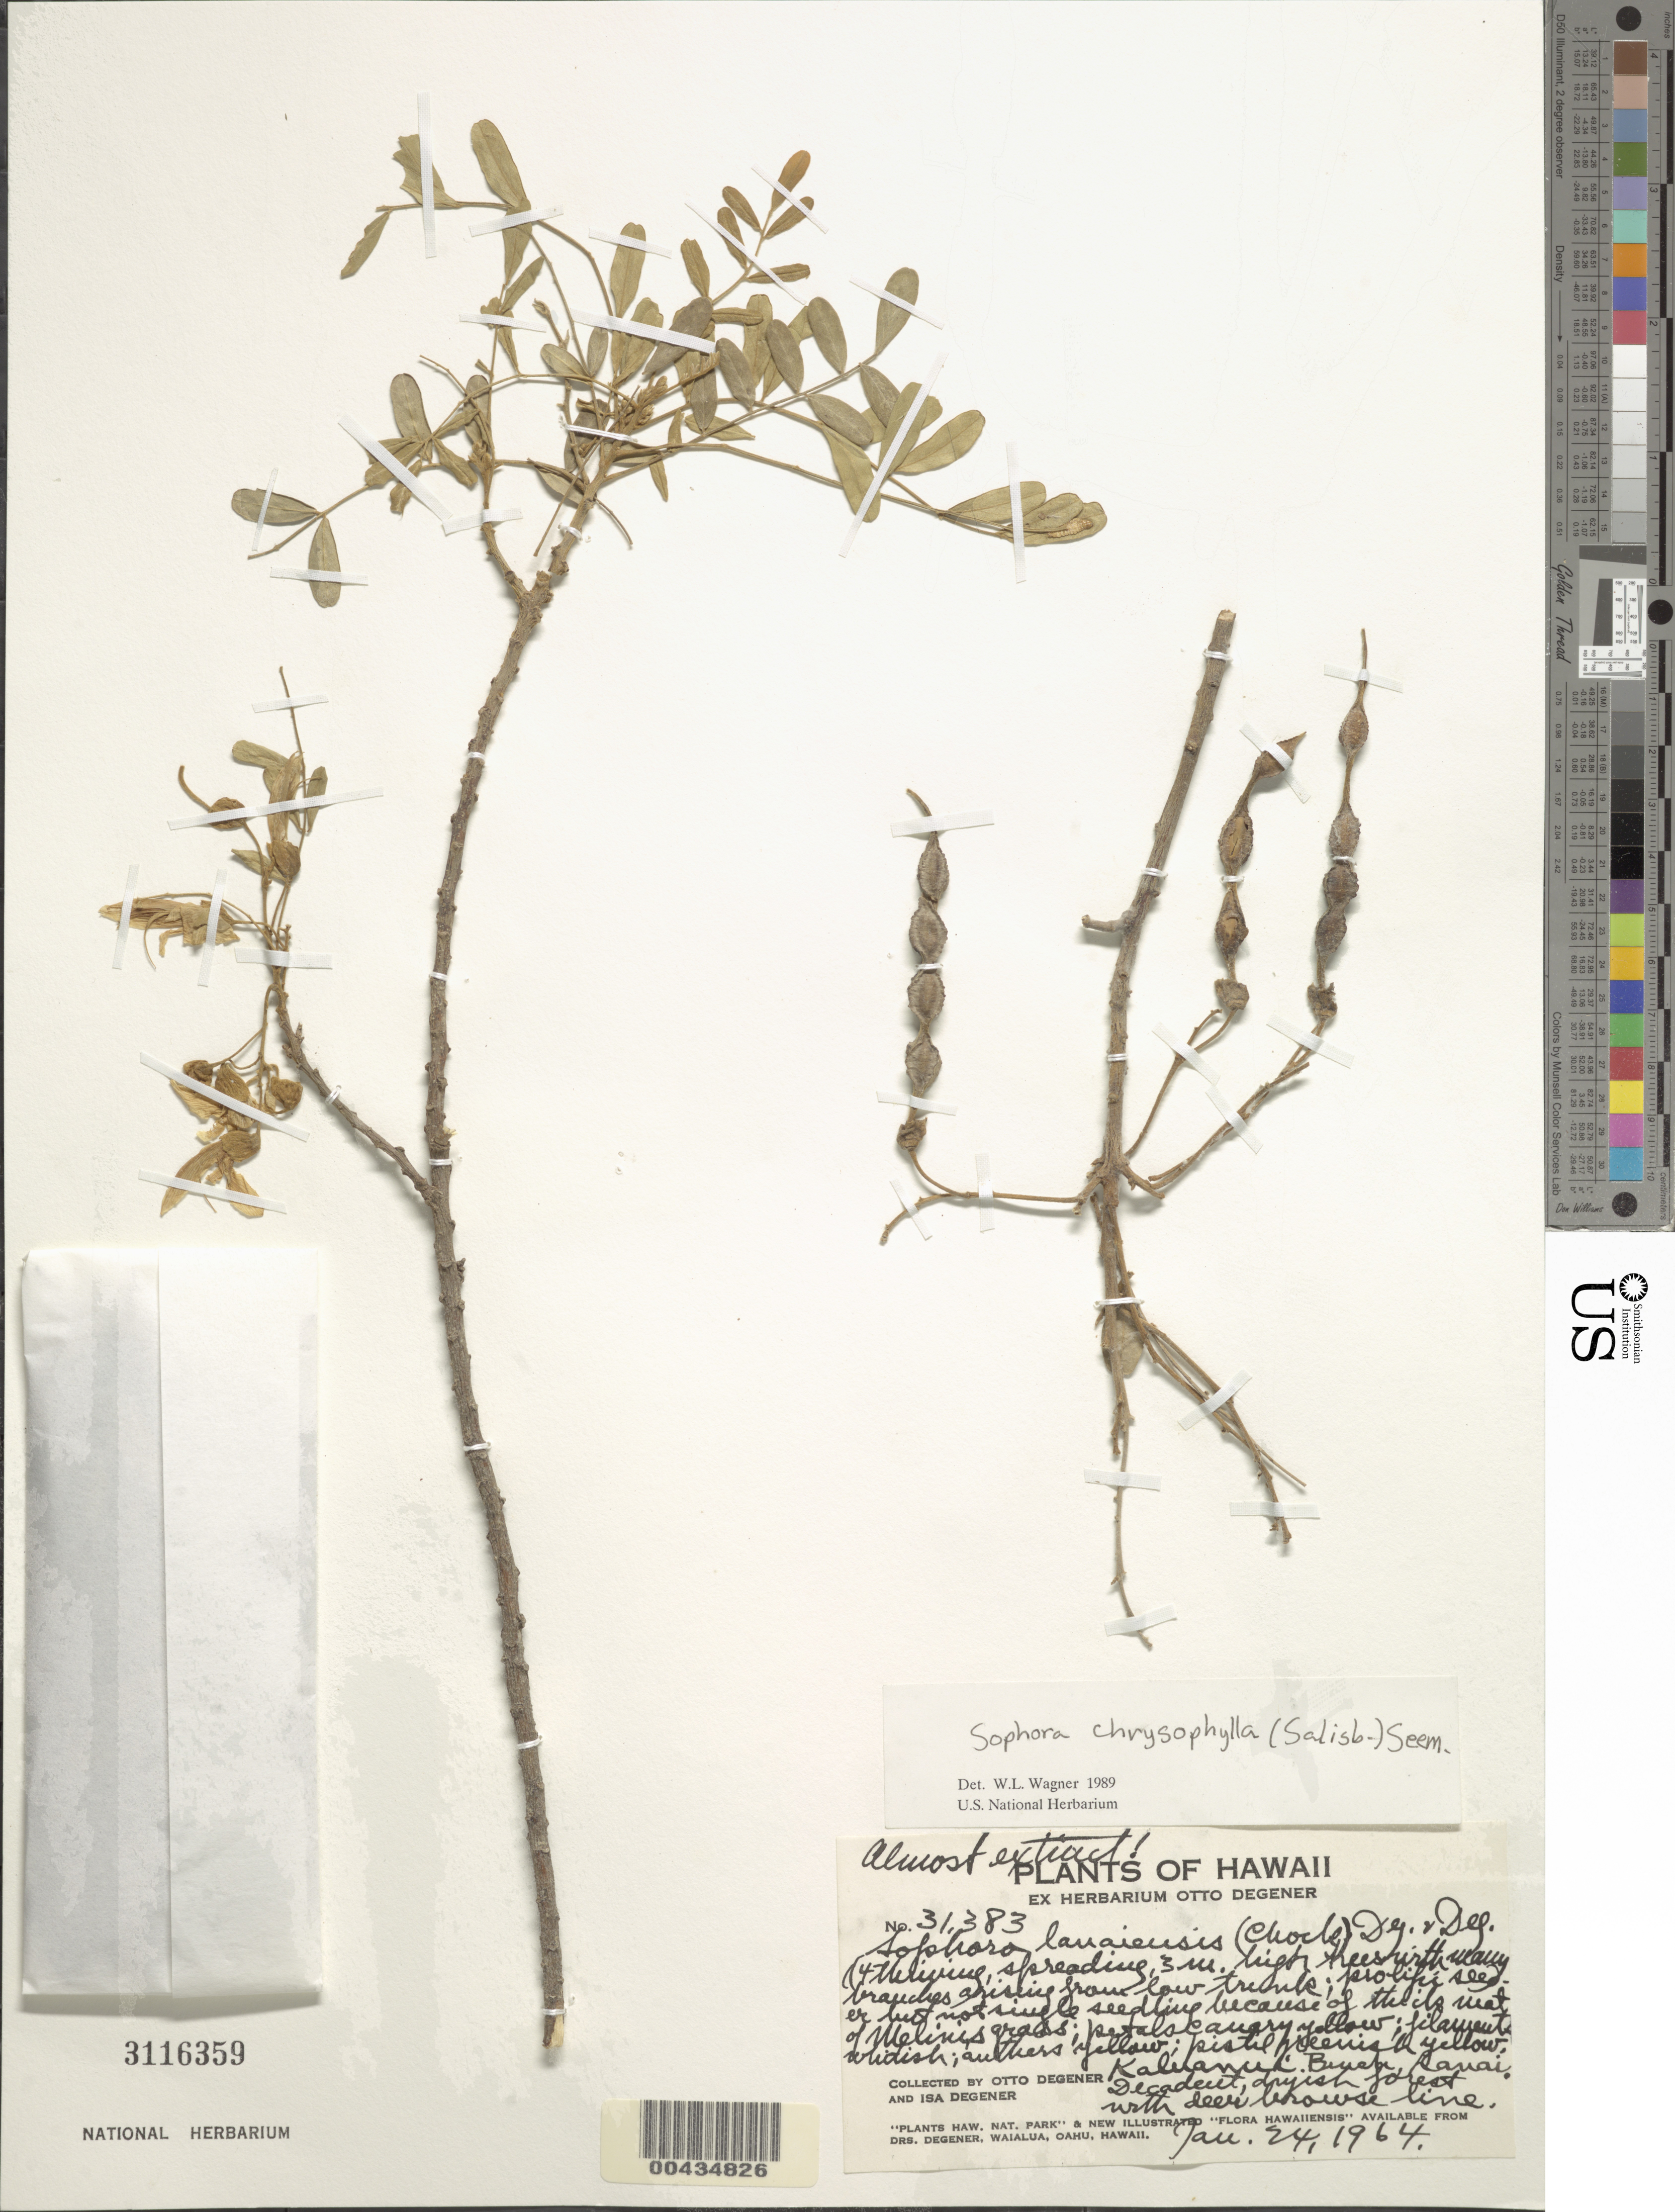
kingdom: Plantae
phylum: Tracheophyta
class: Magnoliopsida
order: Fabales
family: Fabaceae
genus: Sophora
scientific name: Sophora chrysophylla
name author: (Salisb.) Seem.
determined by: Wagner, W. L., (BOT), Smithsonian Institution - National Museum of Natural History (UNITED STATES)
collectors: O. Degener & I. Degener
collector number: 31383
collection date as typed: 24 Jan 1964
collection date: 1964-01-24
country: United States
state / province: Hawaii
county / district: Kauai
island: Lana'i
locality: Kaluanui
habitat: Decadent, dryish forest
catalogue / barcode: US 3116359